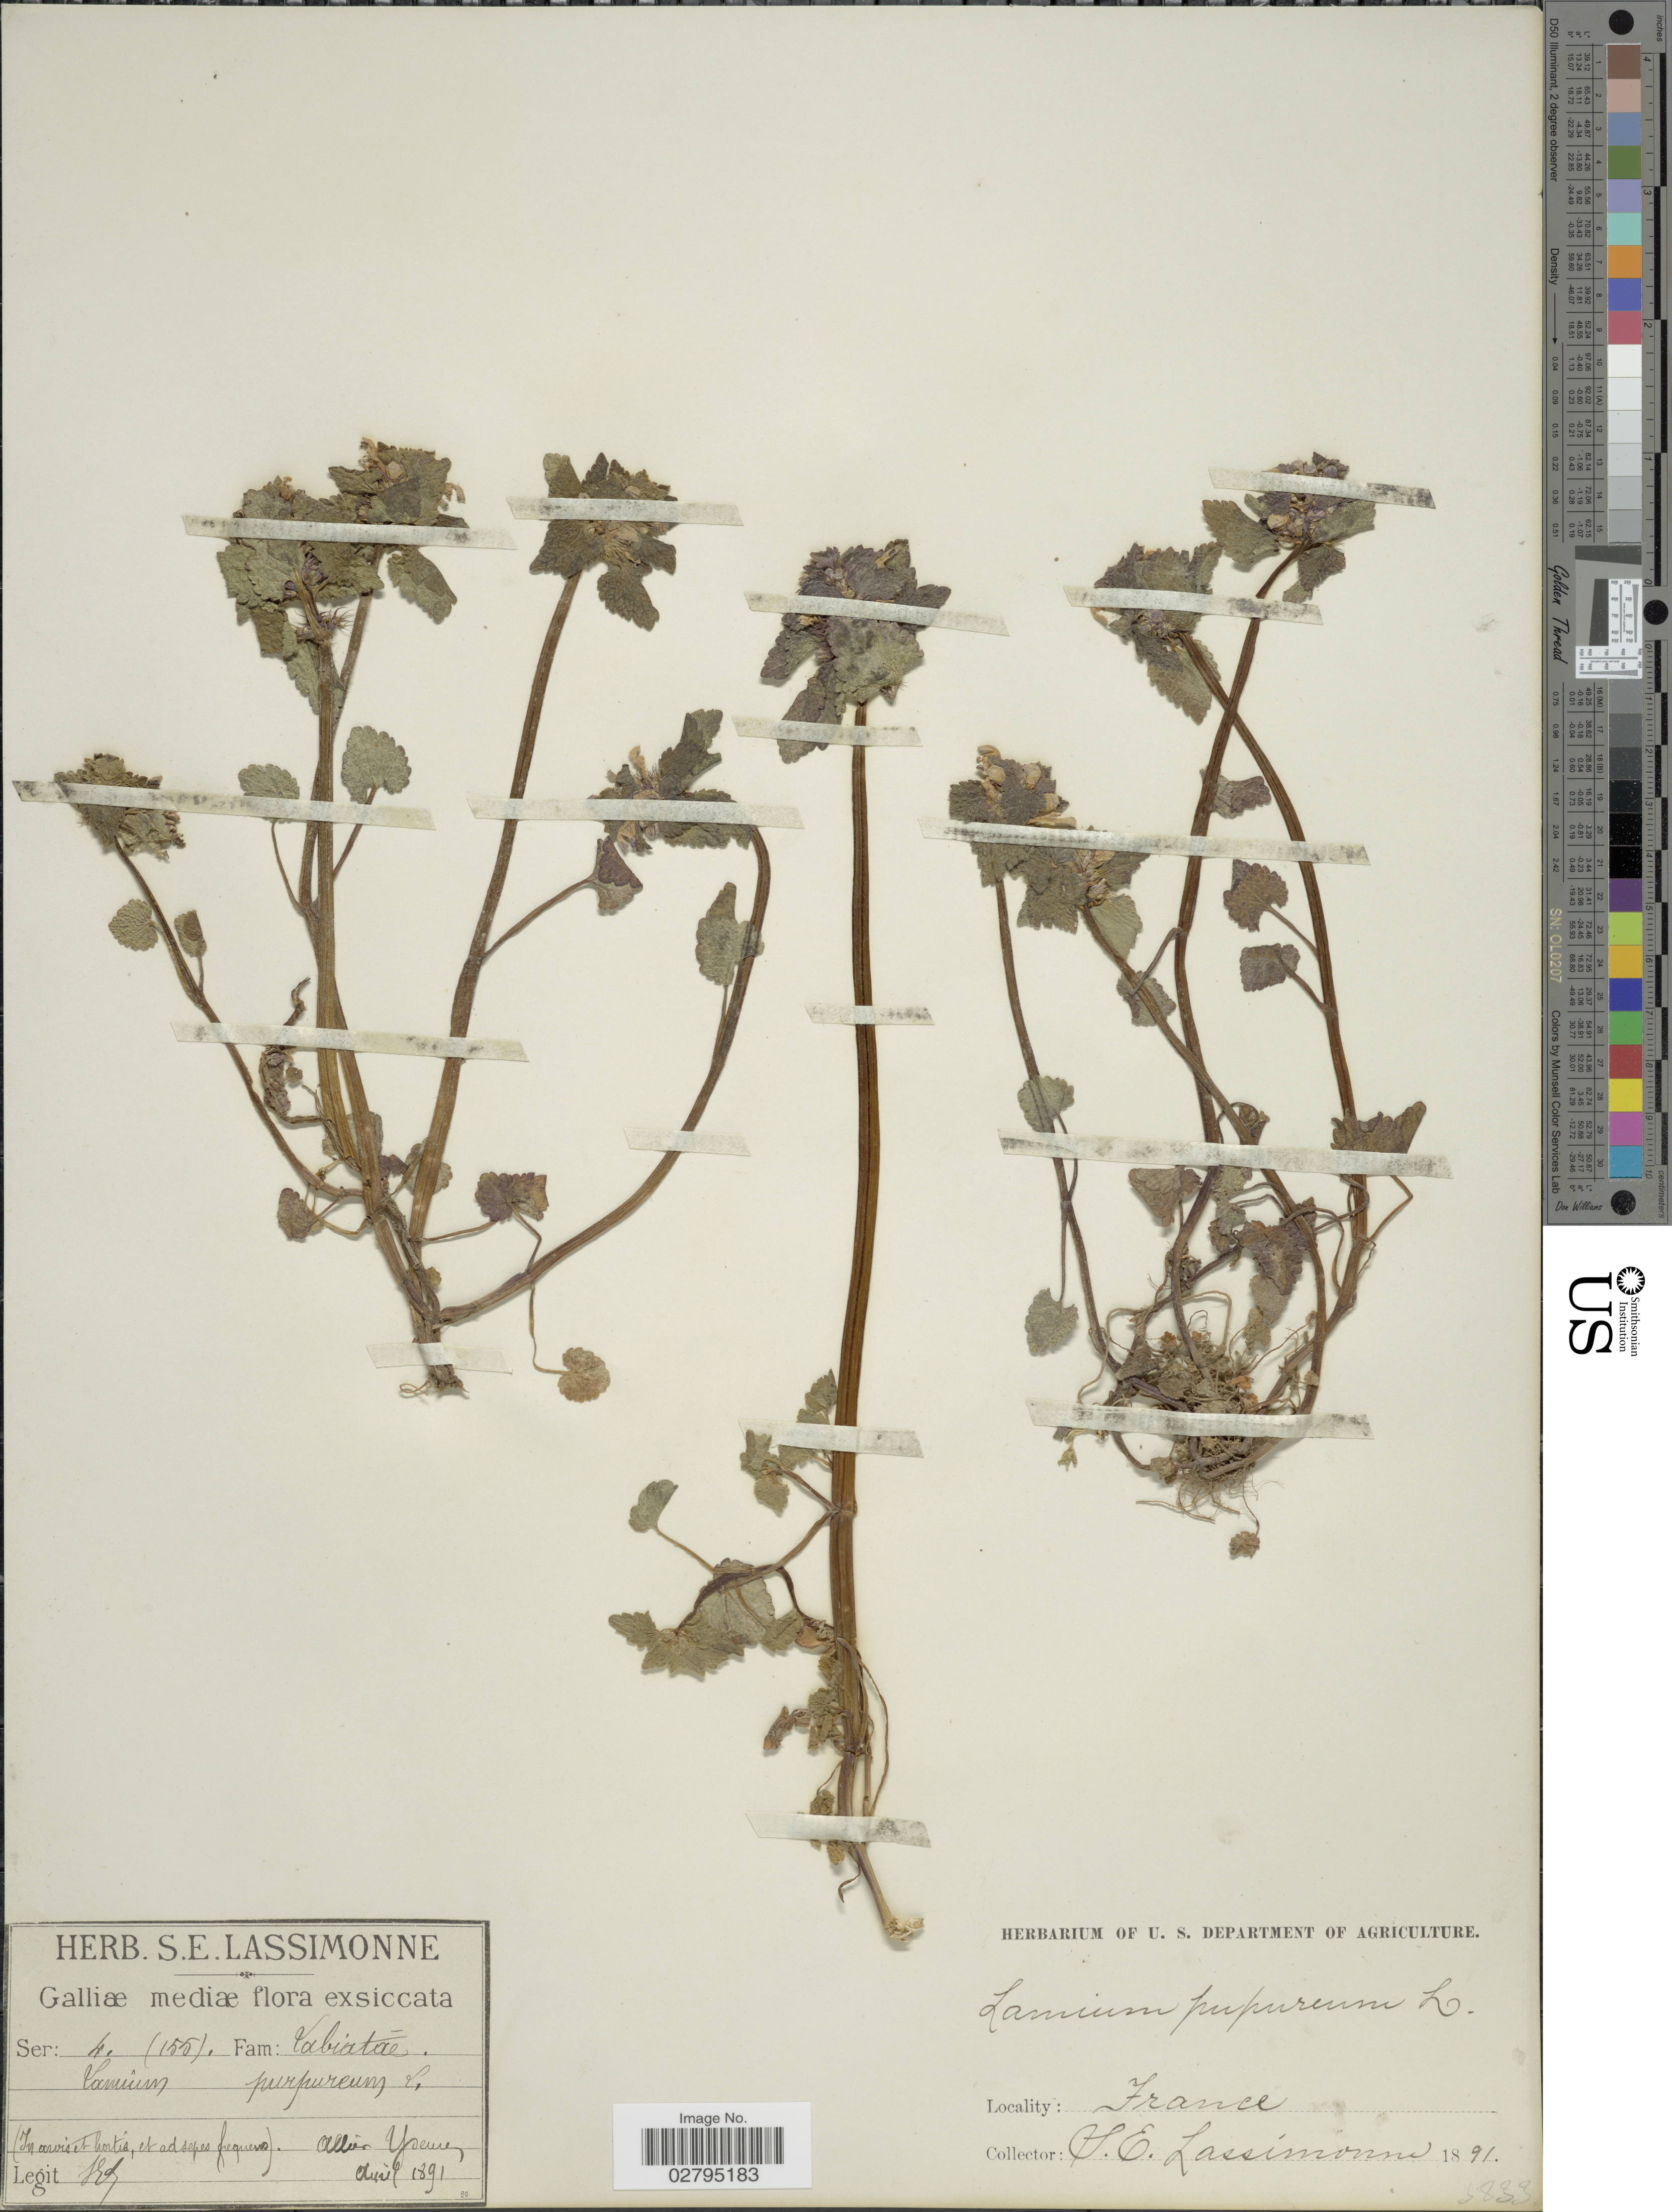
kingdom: Plantae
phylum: Tracheophyta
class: Magnoliopsida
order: Lamiales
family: Lamiaceae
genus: Lamium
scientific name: Lamium purpureum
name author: L.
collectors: S. Lassimonne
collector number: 4(155)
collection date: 1891-04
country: France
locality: Galliæ mediæ, Allier Yseure.